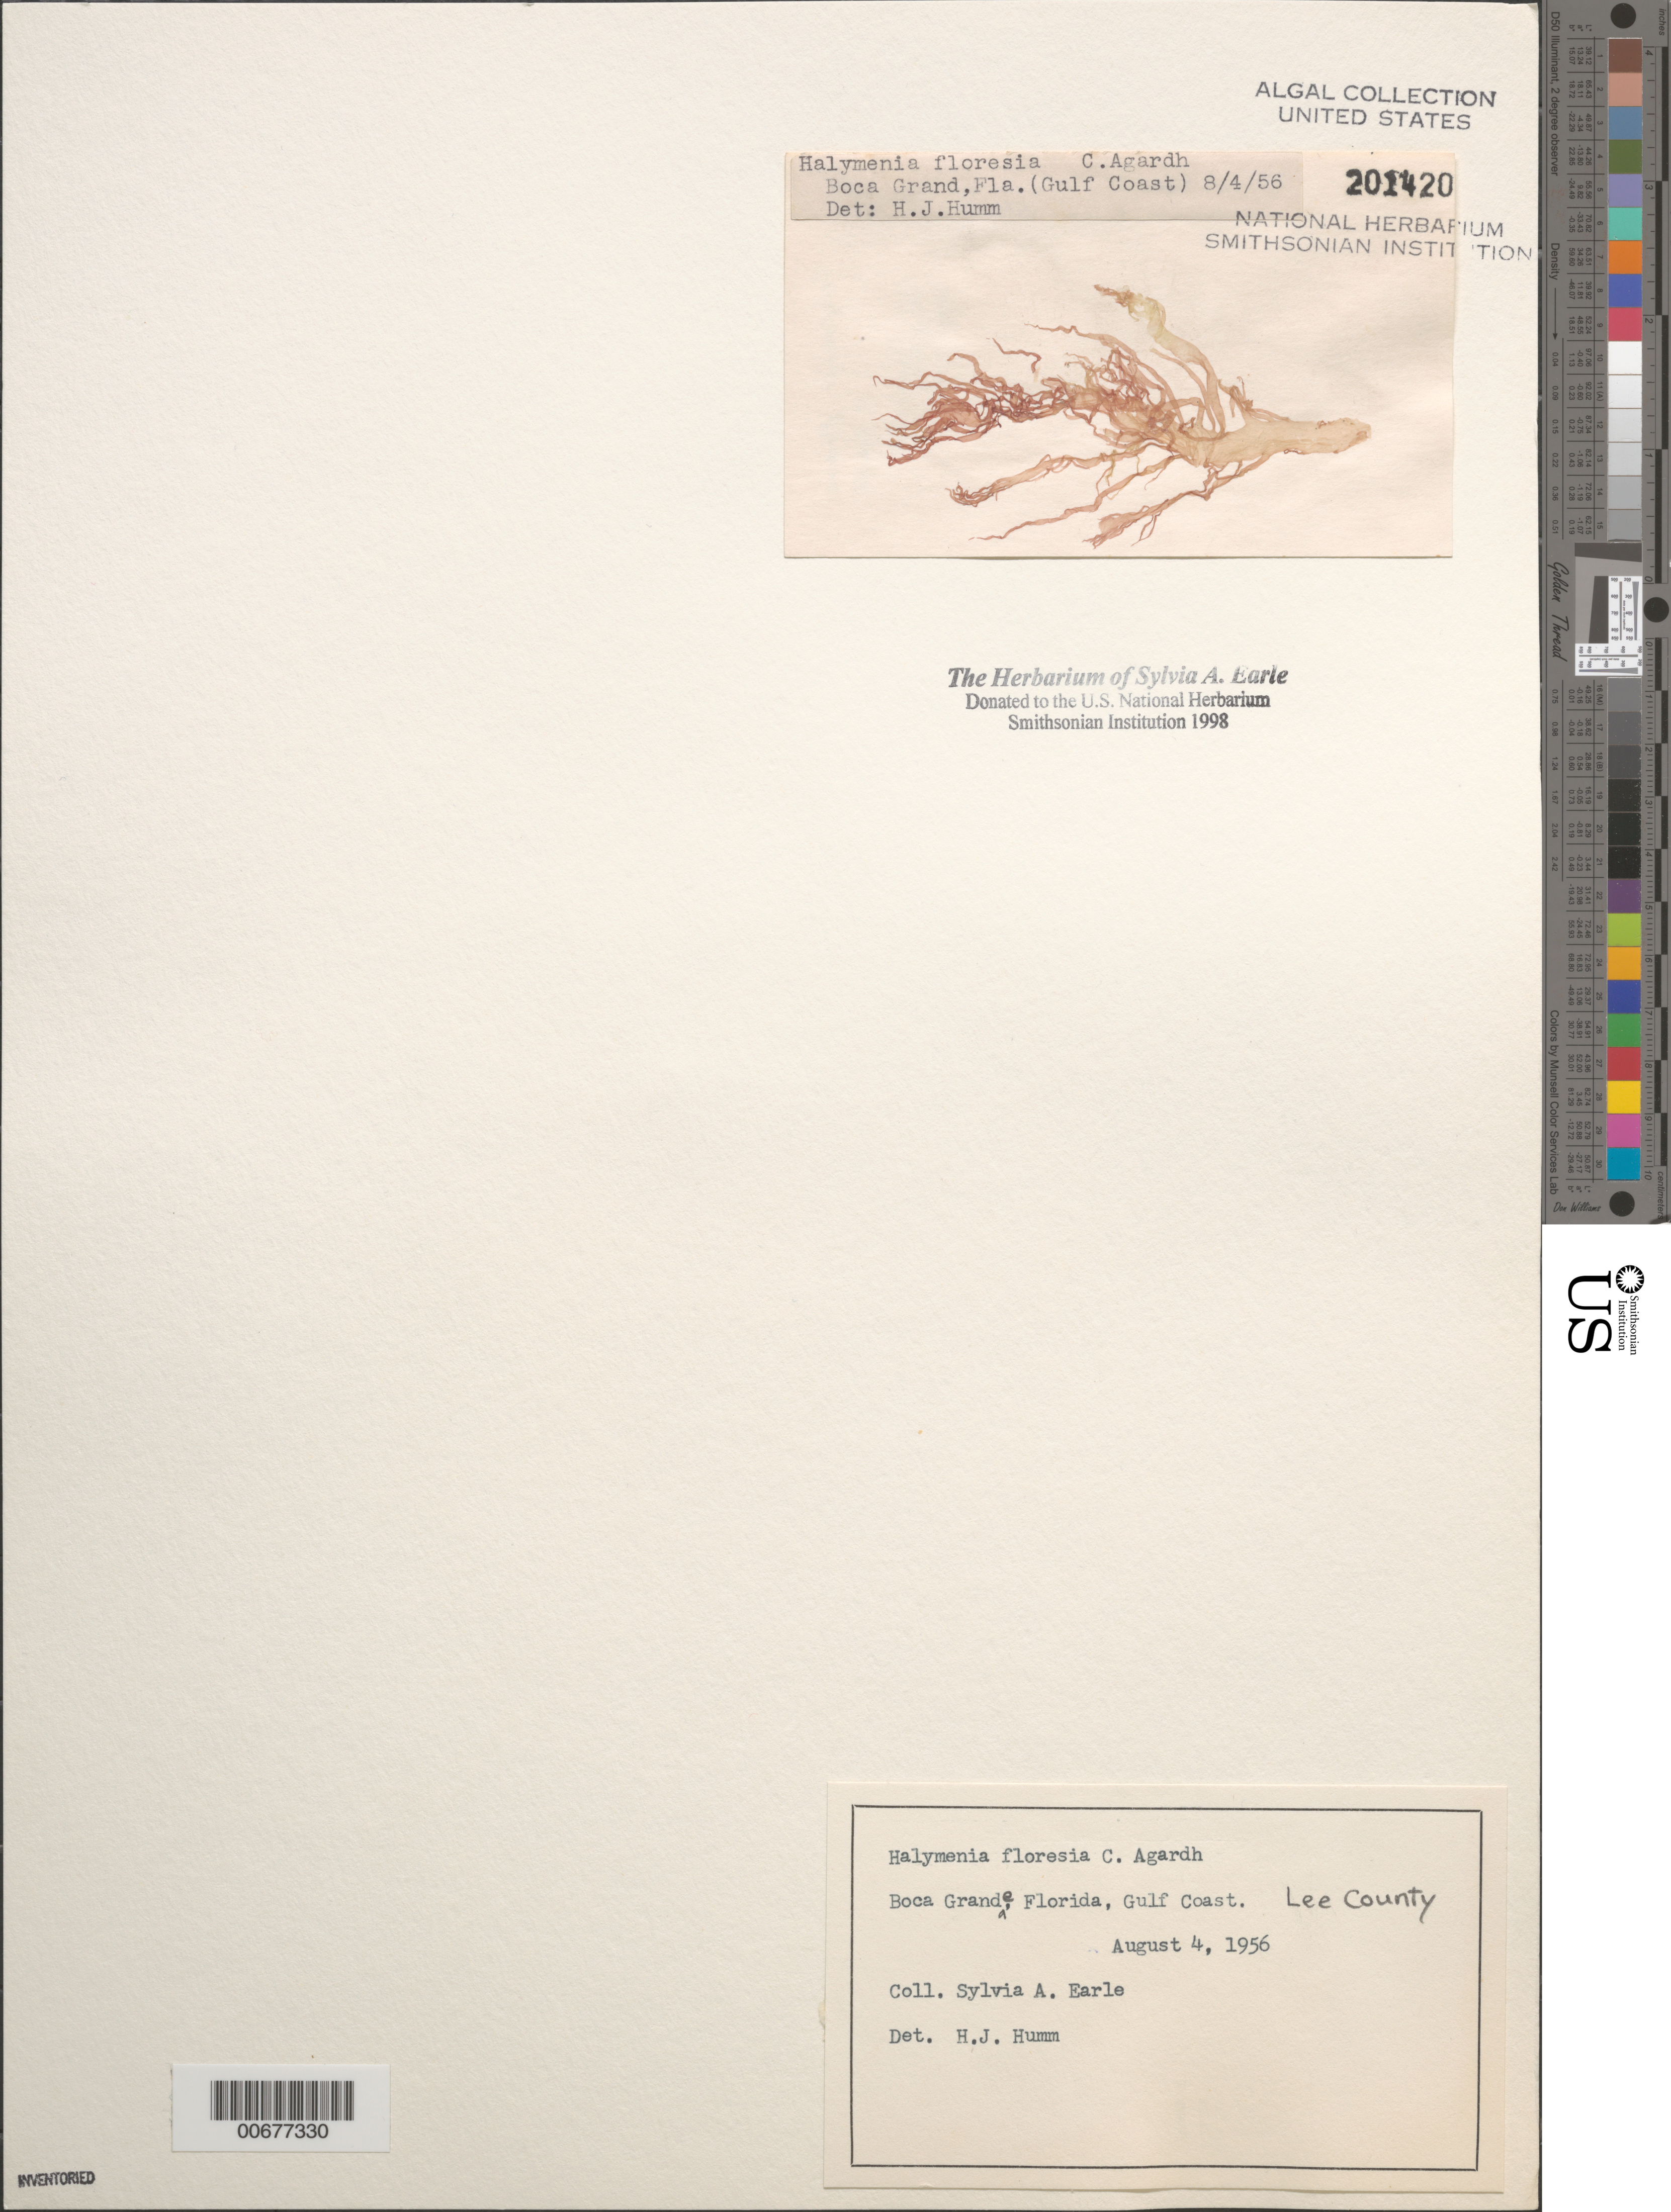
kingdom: Plantae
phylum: Rhodophyta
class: Florideophyceae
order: Halymeniales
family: Halymeniaceae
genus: Halymenia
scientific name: Halymenia floresii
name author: (Clemente) C. Agardh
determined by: Humm, Harold J.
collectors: S. A. Earle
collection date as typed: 04 Aug 1956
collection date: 1956-08-04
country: United States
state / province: Florida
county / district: Lee County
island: Gasparilla Island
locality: Boca Grande, Gulf Coast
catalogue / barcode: US 201420